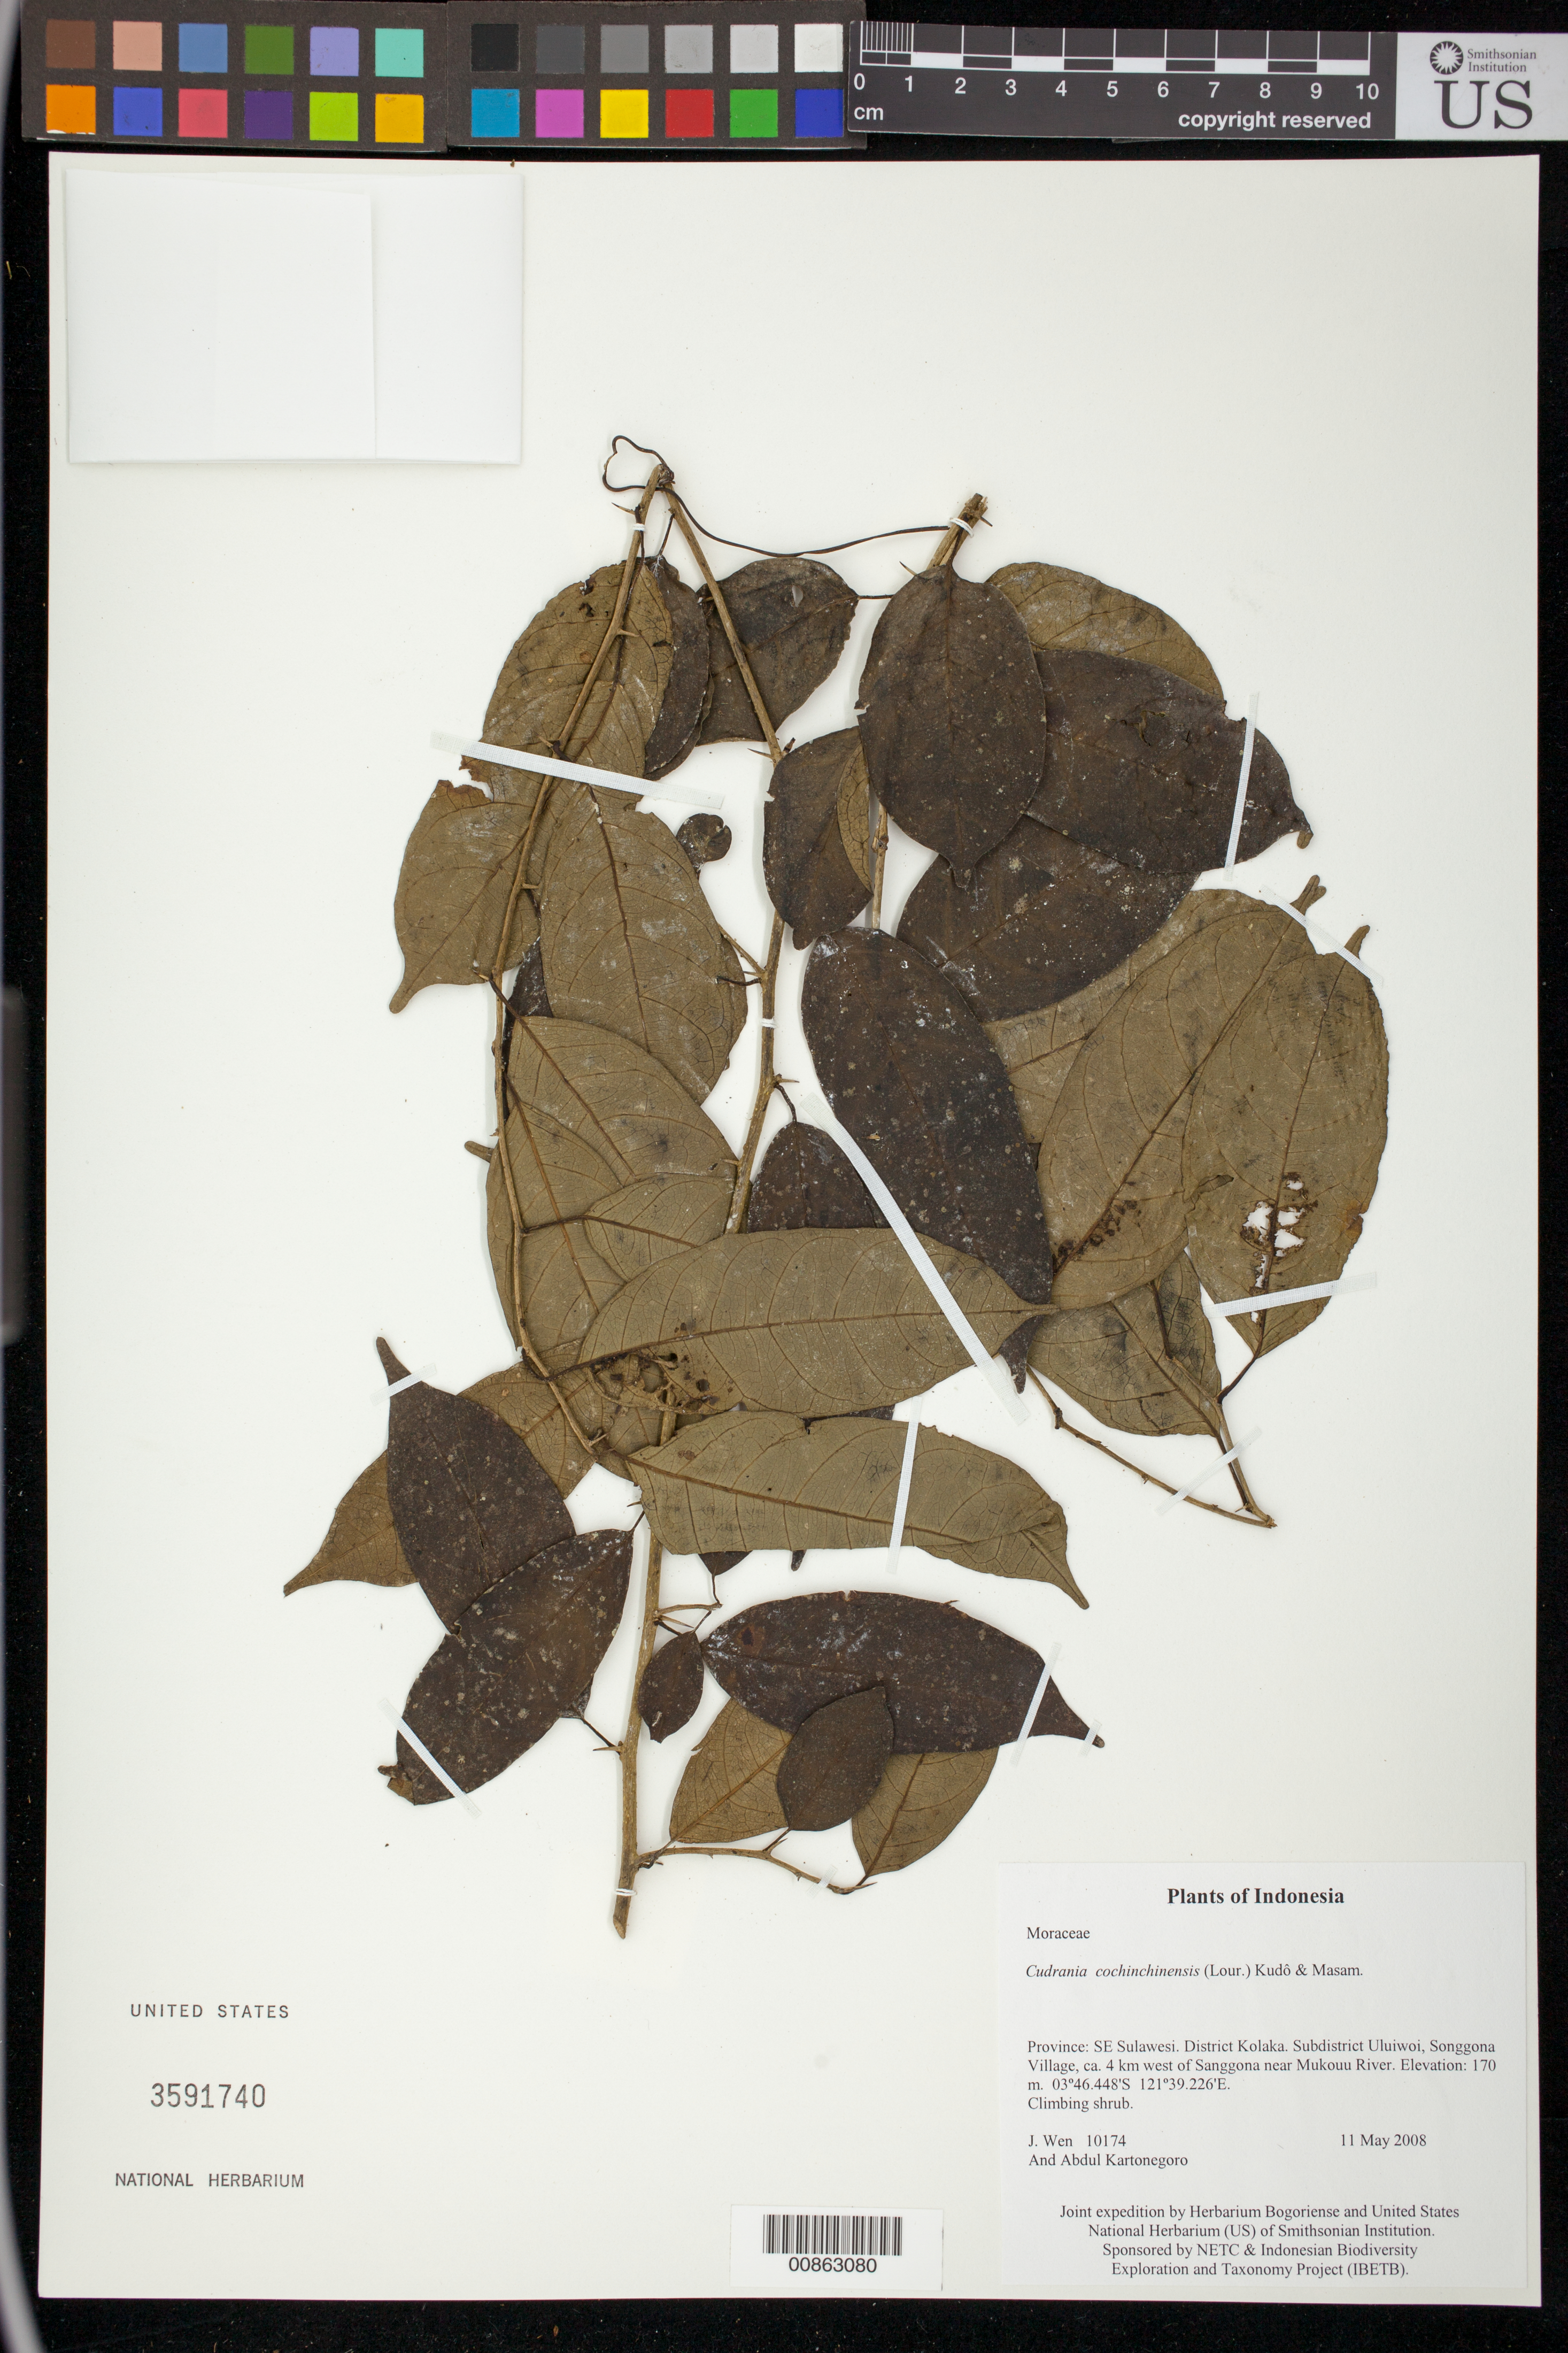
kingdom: Plantae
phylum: Tracheophyta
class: Magnoliopsida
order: Rosales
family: Moraceae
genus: Maclura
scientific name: Maclura cochinchinensis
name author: (Lour.) Corner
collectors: J. Wen & A. Kartonegoro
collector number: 10174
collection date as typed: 11 May 2008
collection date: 2008-05-11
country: Indonesia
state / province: Sulawesi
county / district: Sulawesi Tenggara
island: Sulawesi [Celebes]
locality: District Kolaka, subdistrict Uluiwoi, Sanggona Village, ca. 4 km west of Sanggona, near Mukouu River.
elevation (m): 170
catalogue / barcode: US 3591740